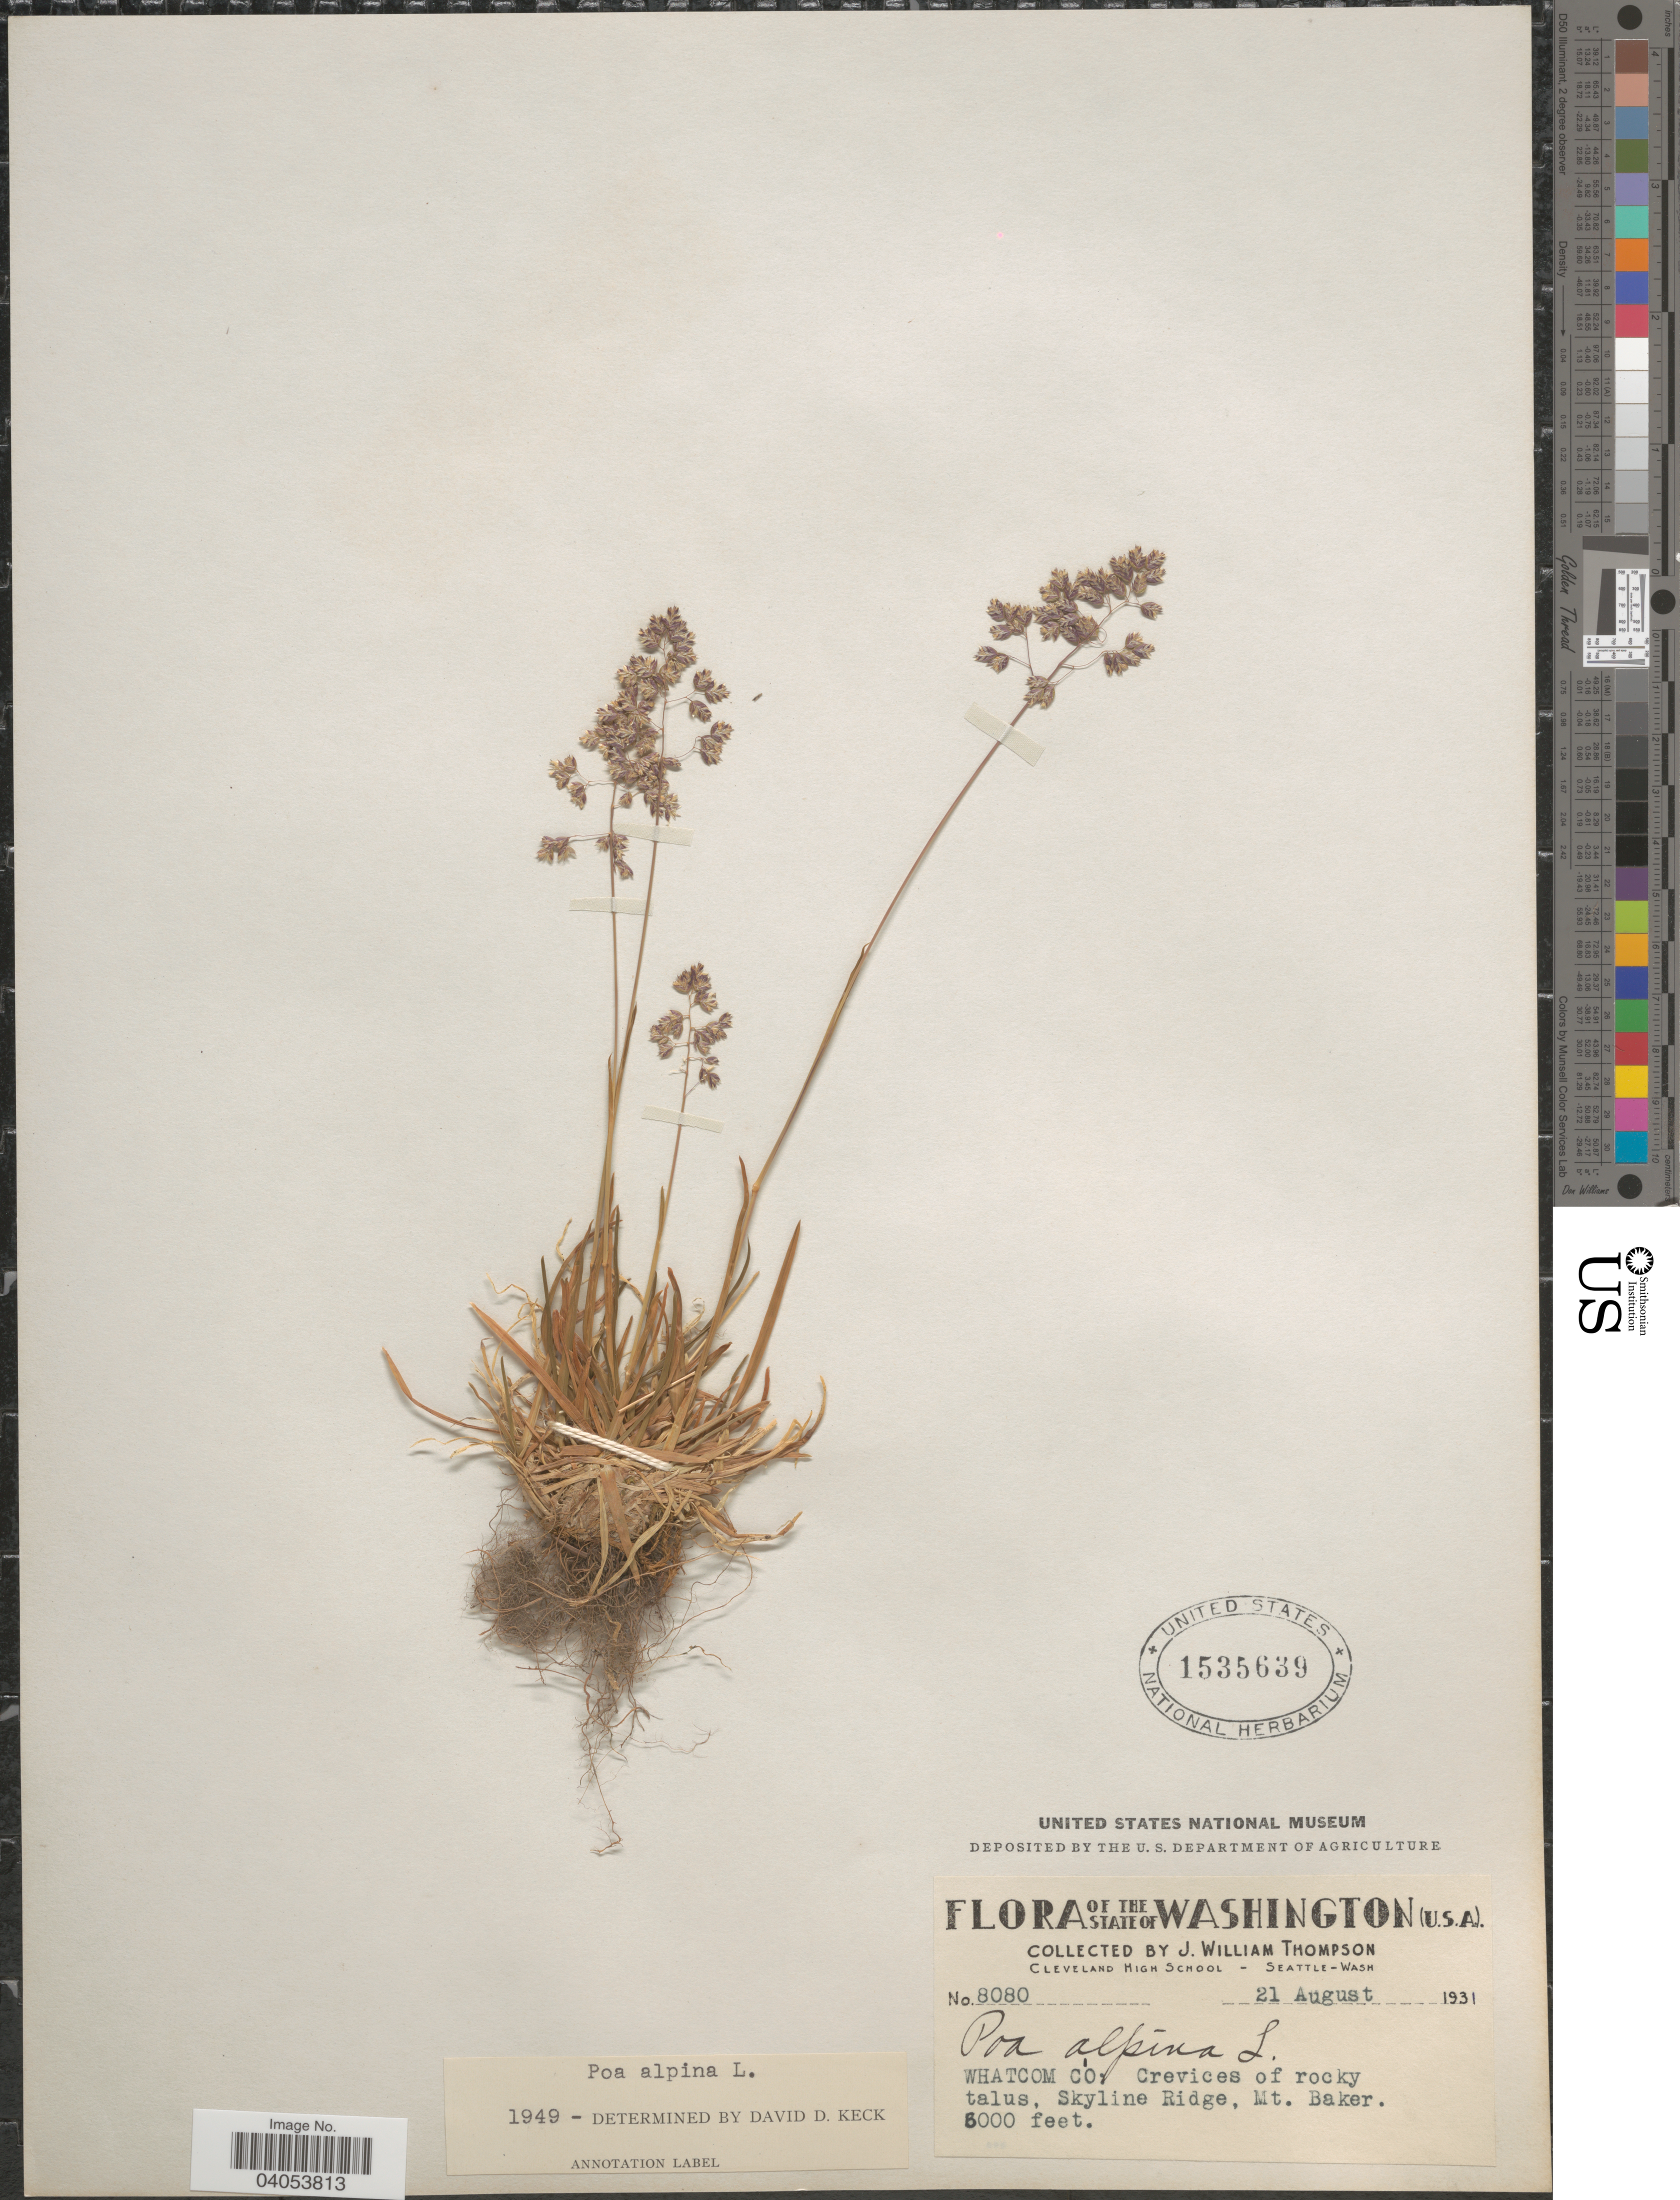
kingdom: Plantae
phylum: Tracheophyta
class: Liliopsida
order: Poales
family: Poaceae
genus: Poa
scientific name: Poa alpina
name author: L.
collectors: J. W. Thompson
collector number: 8080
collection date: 1931-08-21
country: United States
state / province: Washington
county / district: Whitman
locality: Whatcom Co: Crevices of rocky talus, Skyline Ridge, Mt. Baker.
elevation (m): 1829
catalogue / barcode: US 1535639